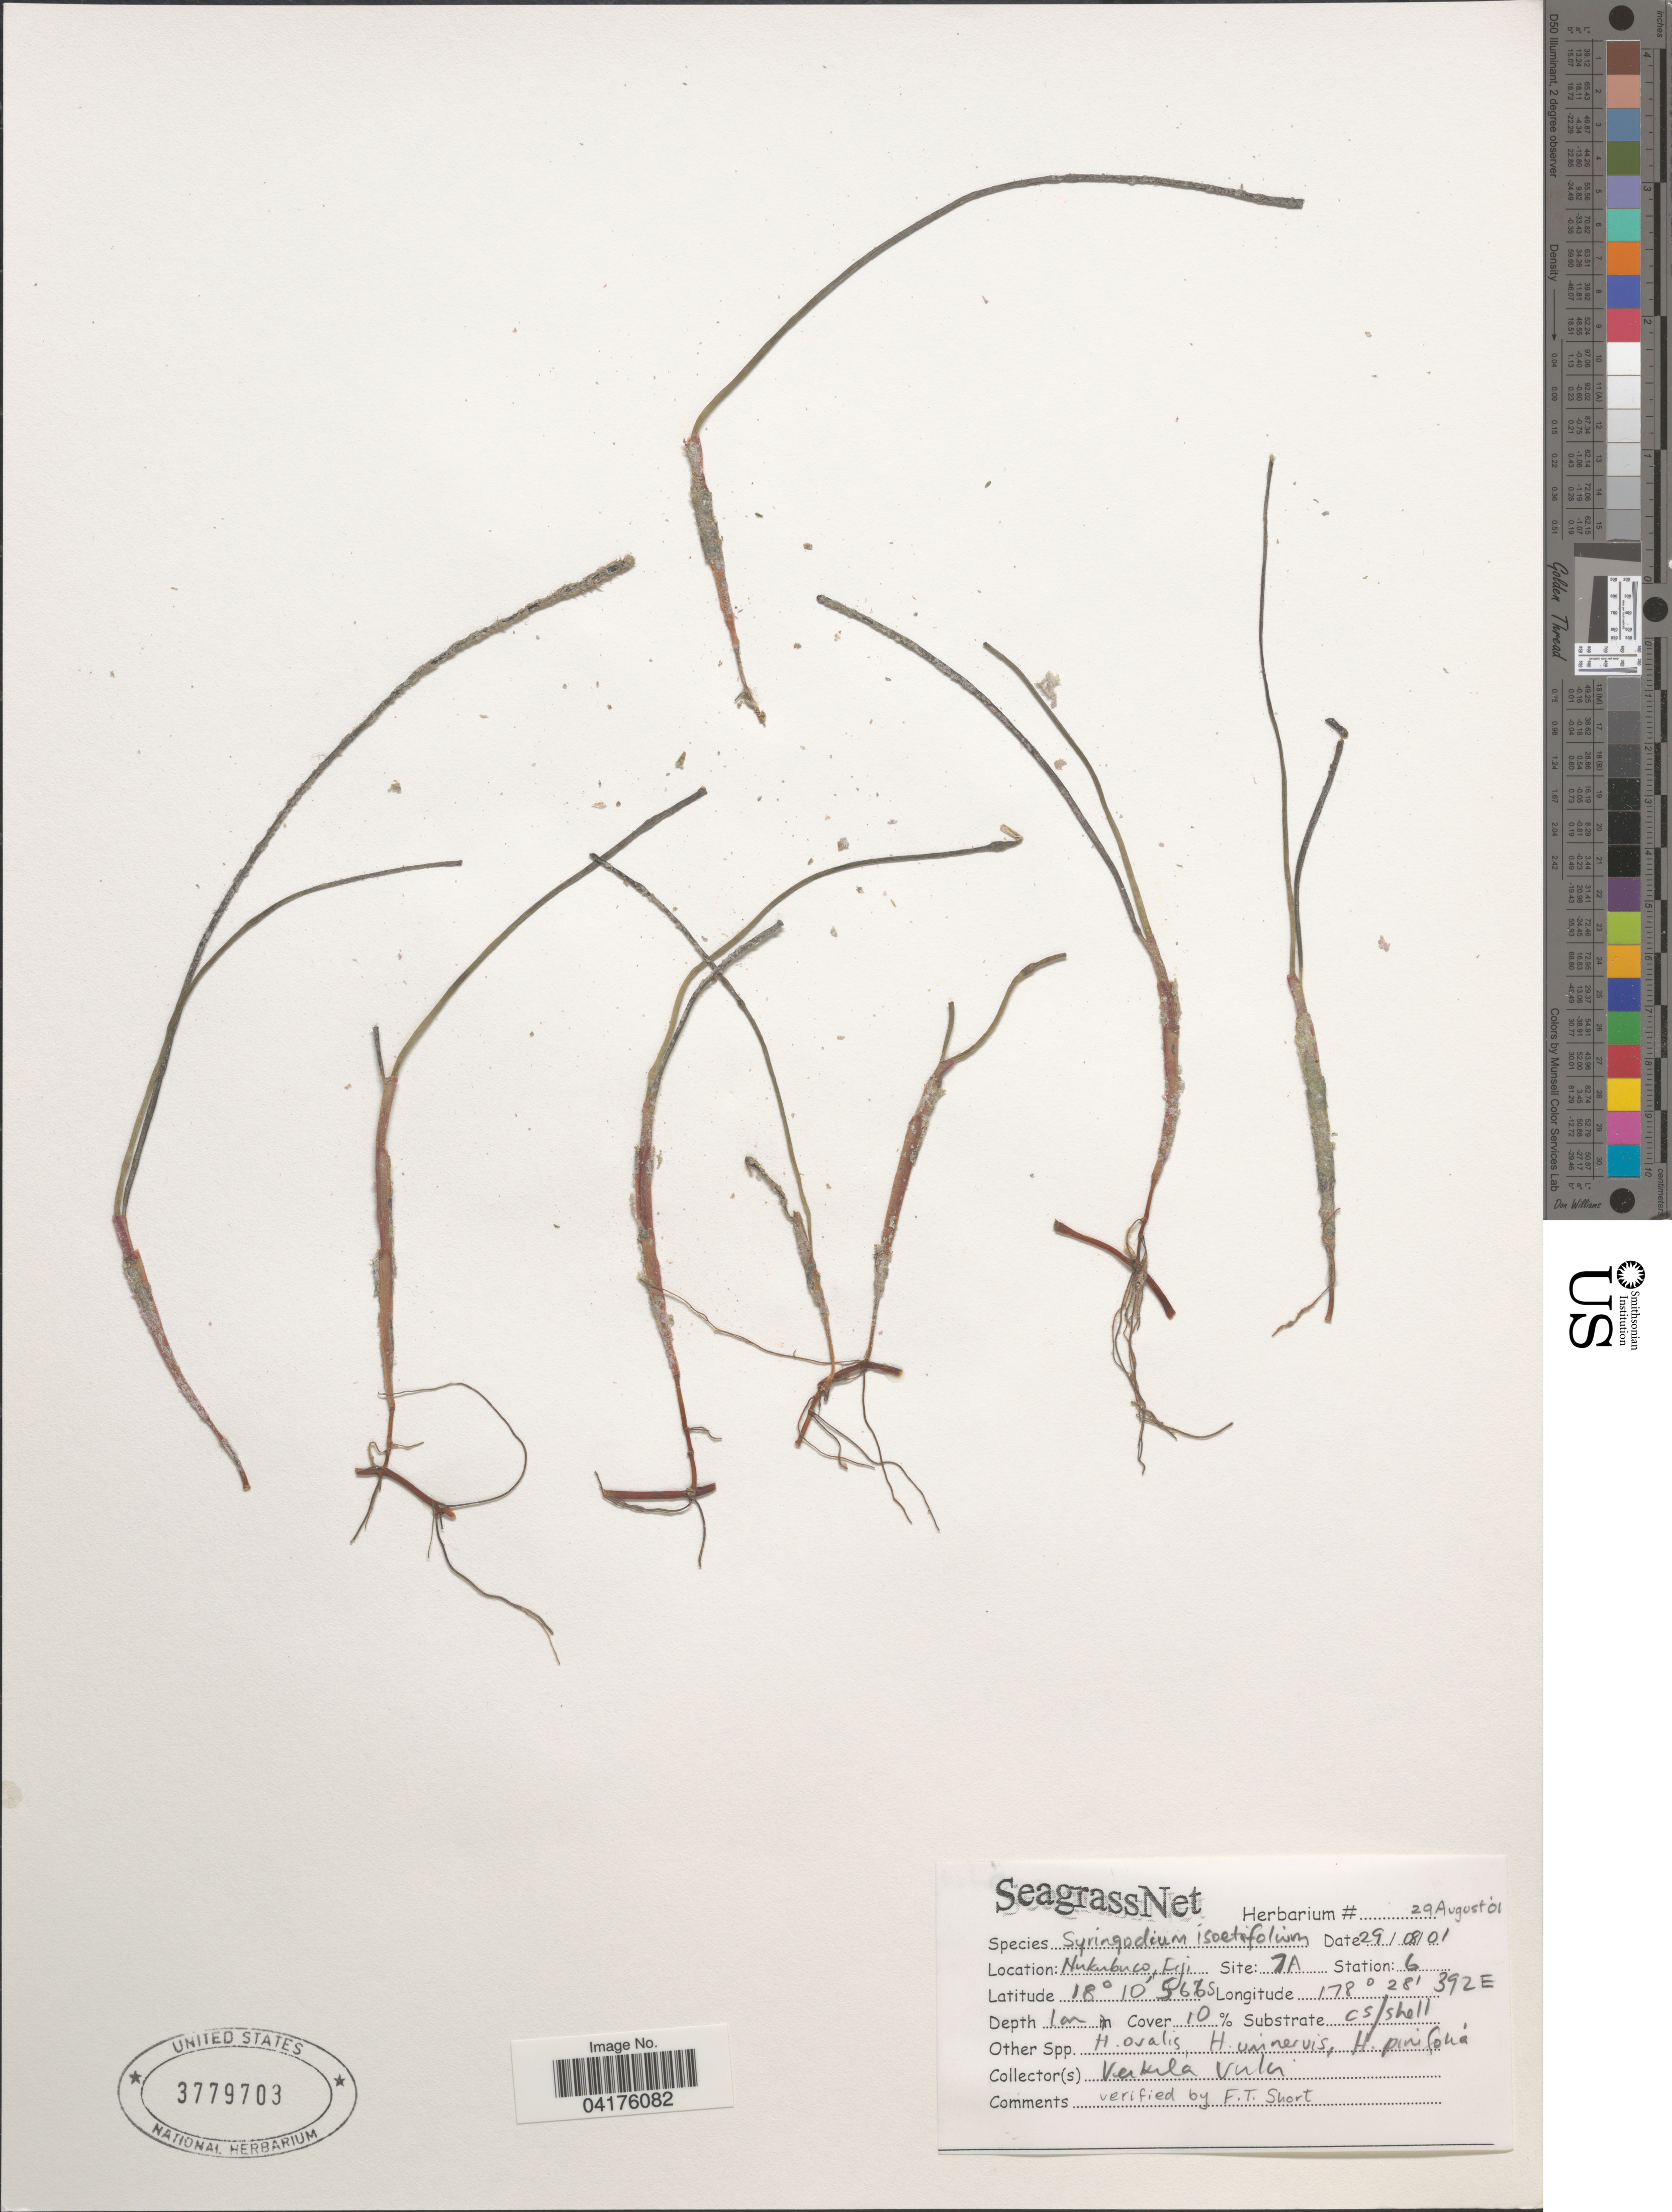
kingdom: Plantae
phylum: Tracheophyta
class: Liliopsida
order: Alismatales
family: Cymodoceaceae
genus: Syringodium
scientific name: Syringodium isoetifolium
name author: (Asch.) Dandy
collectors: V. Vuki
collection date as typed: Transcribed d/m/y: 29/8/1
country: Fiji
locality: Nukubuco. Site: 7A. Station: 6.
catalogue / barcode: US 3779703